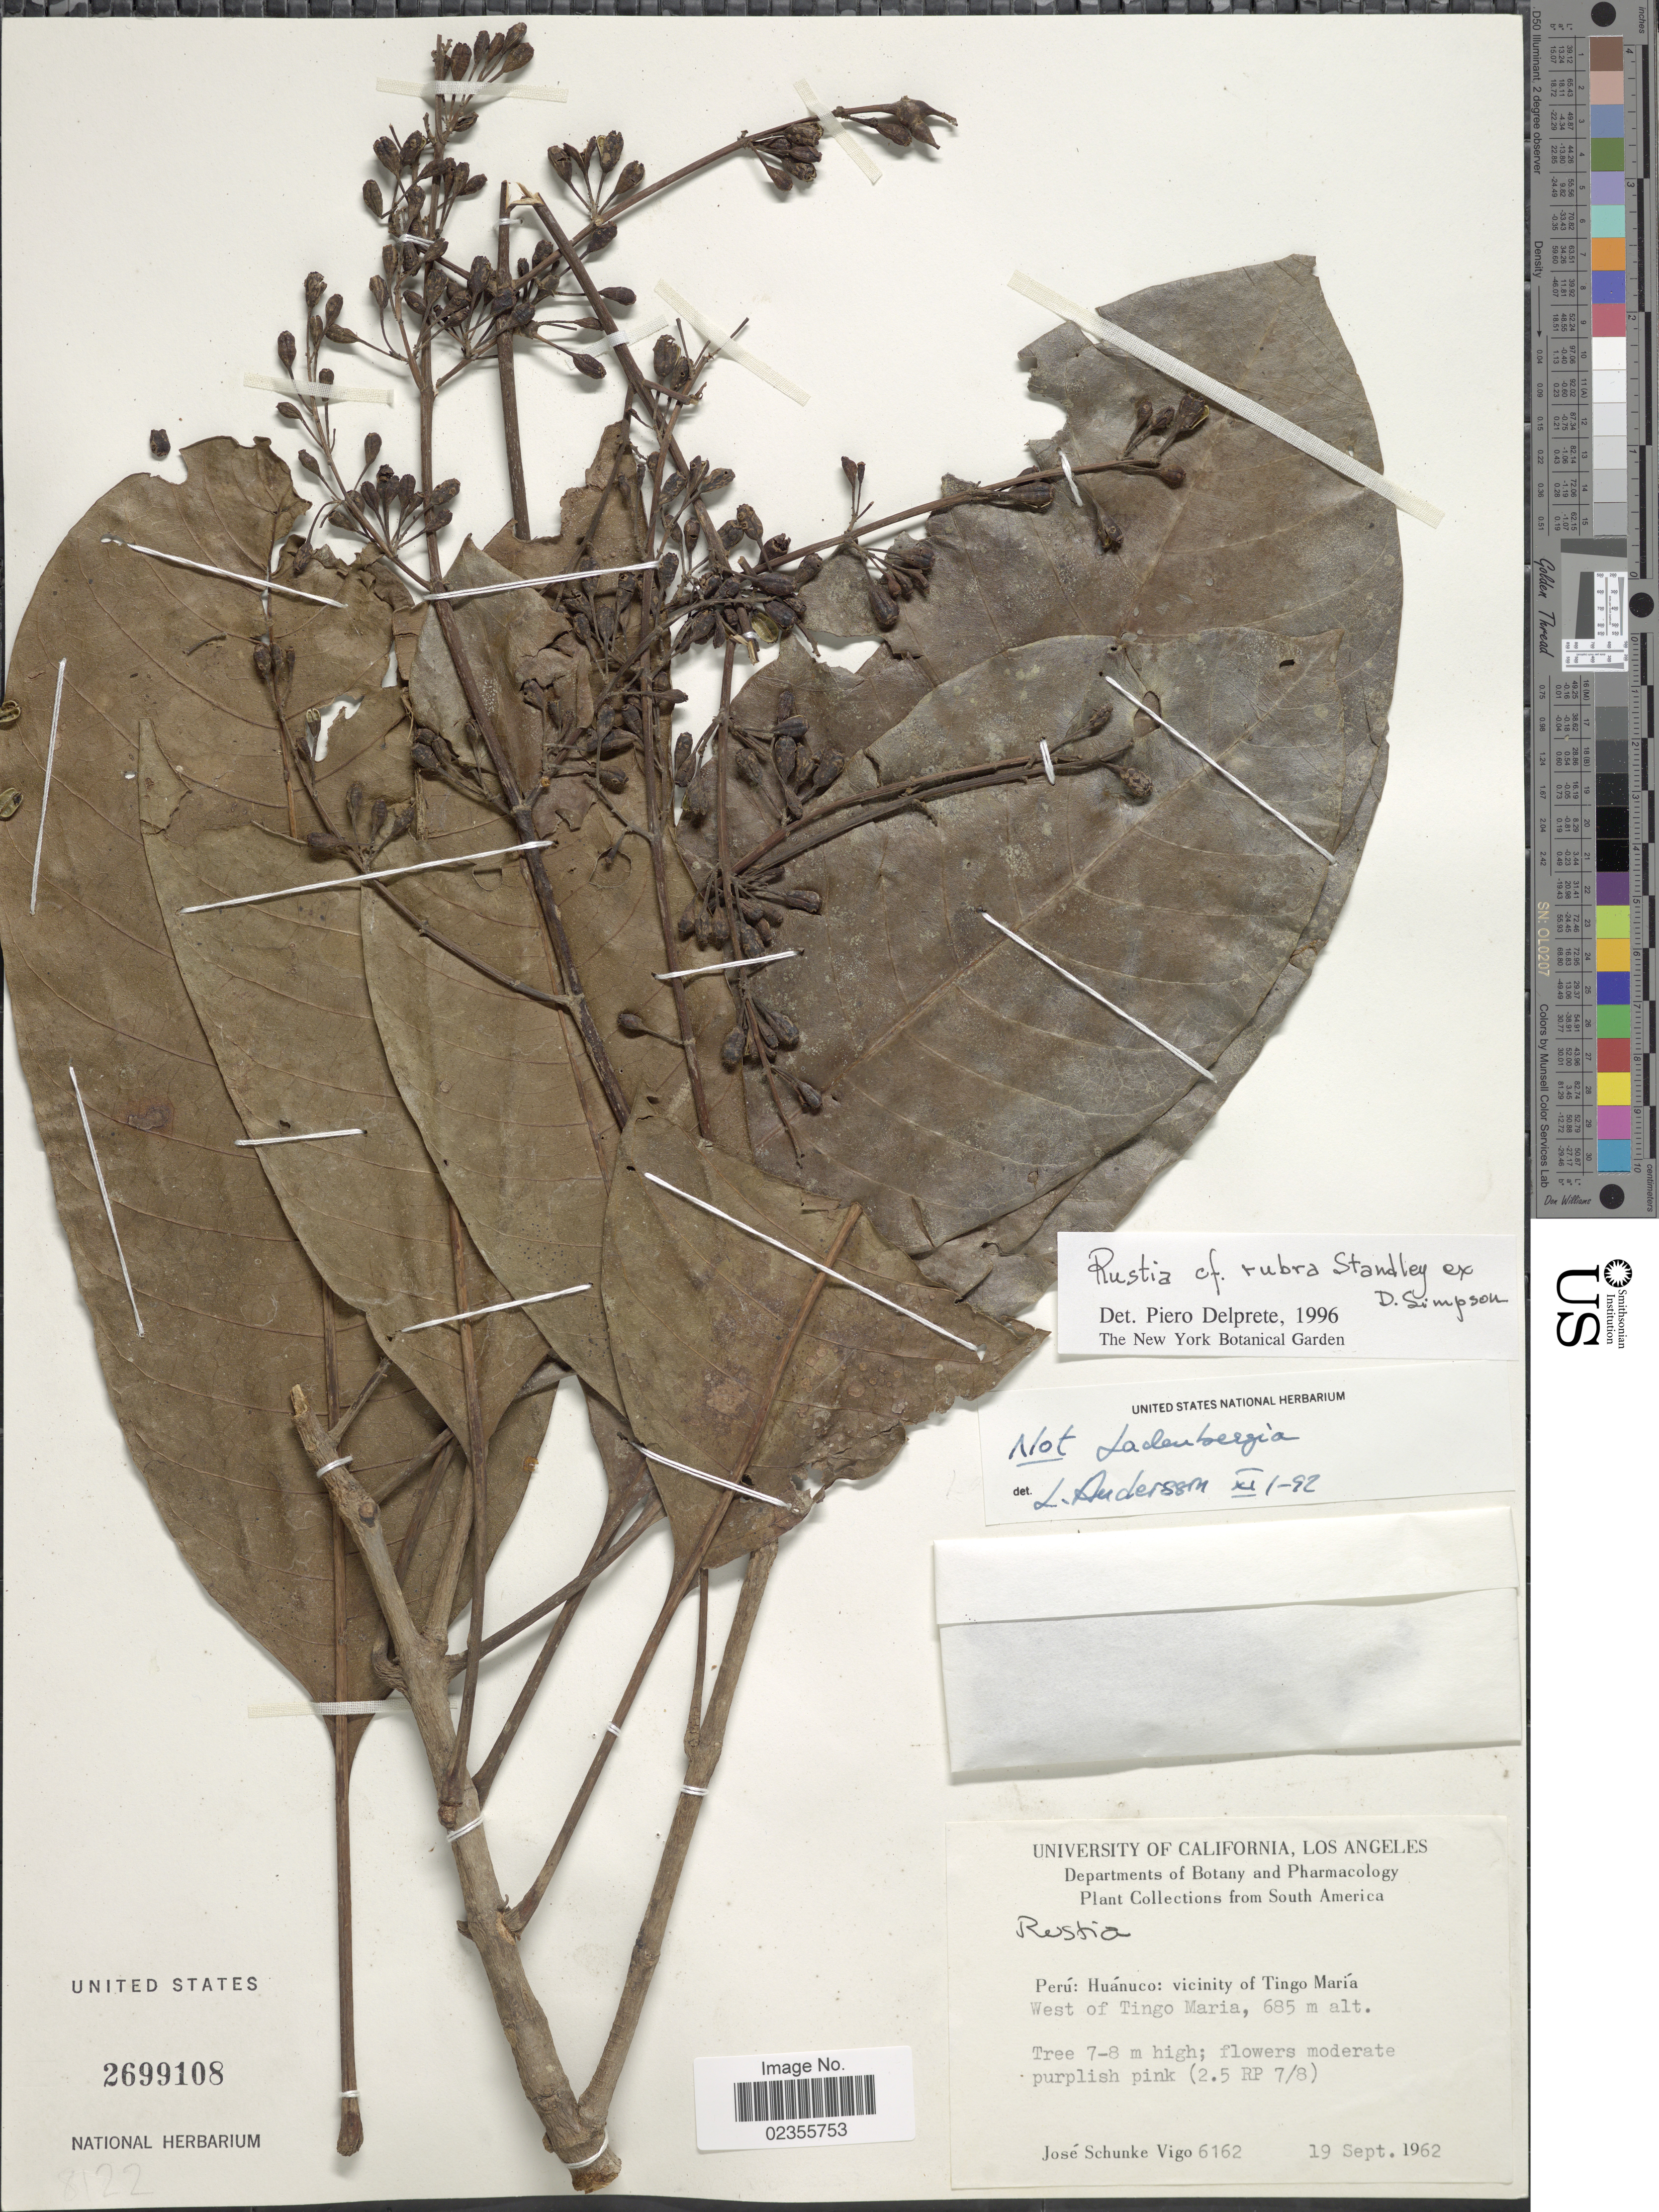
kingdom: Plantae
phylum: Tracheophyta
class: Magnoliopsida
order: Gentianales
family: Rubiaceae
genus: Rustia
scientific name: Rustia occidentalis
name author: (Benth.) Hemsl.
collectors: J. Schunke Vigo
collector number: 6162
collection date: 1962-09-19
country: Peru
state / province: Huánuco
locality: Vicinity of Tingo Maria, west of Tingo Maria.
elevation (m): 685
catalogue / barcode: US 2699108